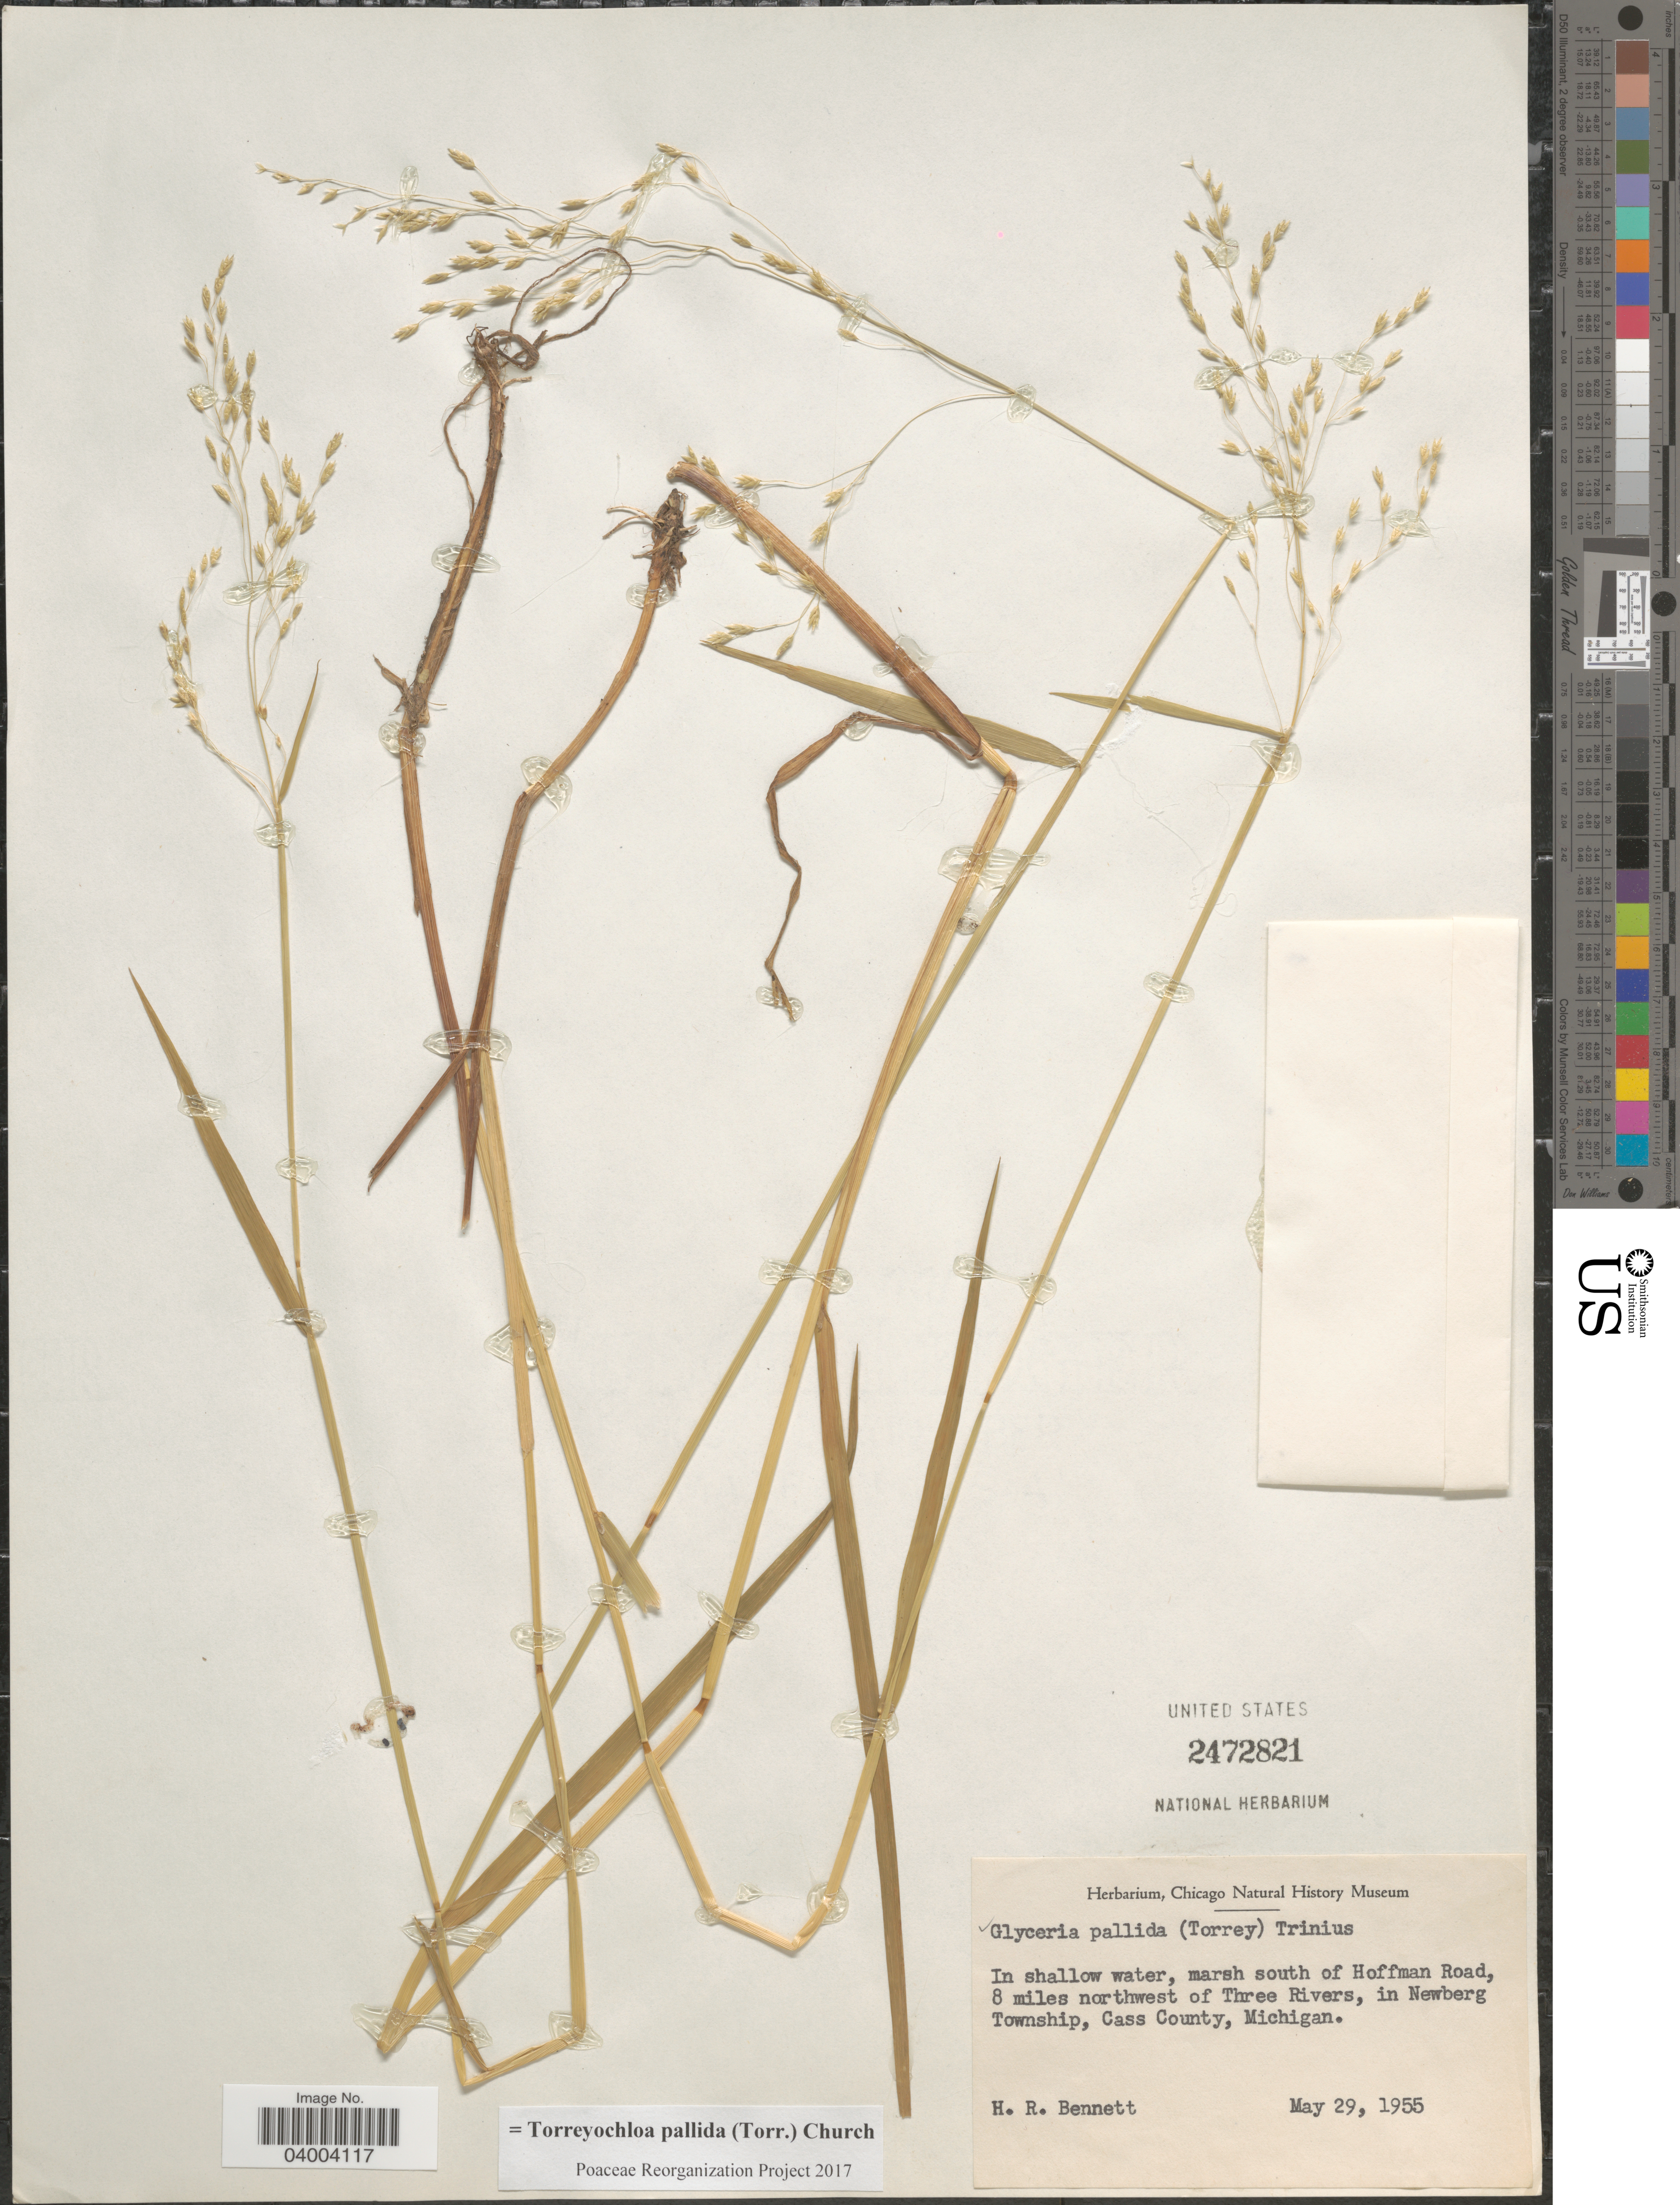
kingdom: Plantae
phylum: Tracheophyta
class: Liliopsida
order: Poales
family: Poaceae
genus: Torreyochloa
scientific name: Torreyochloa pallida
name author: (Torr.) G.L. Church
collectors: H. R. Bennett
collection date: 1955-05-29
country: United States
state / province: Michigan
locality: Marsh south of Hoffman Road, 8 miles northwest of Three Rivers, in Newberg Township, Cass County.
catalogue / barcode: US 2472821